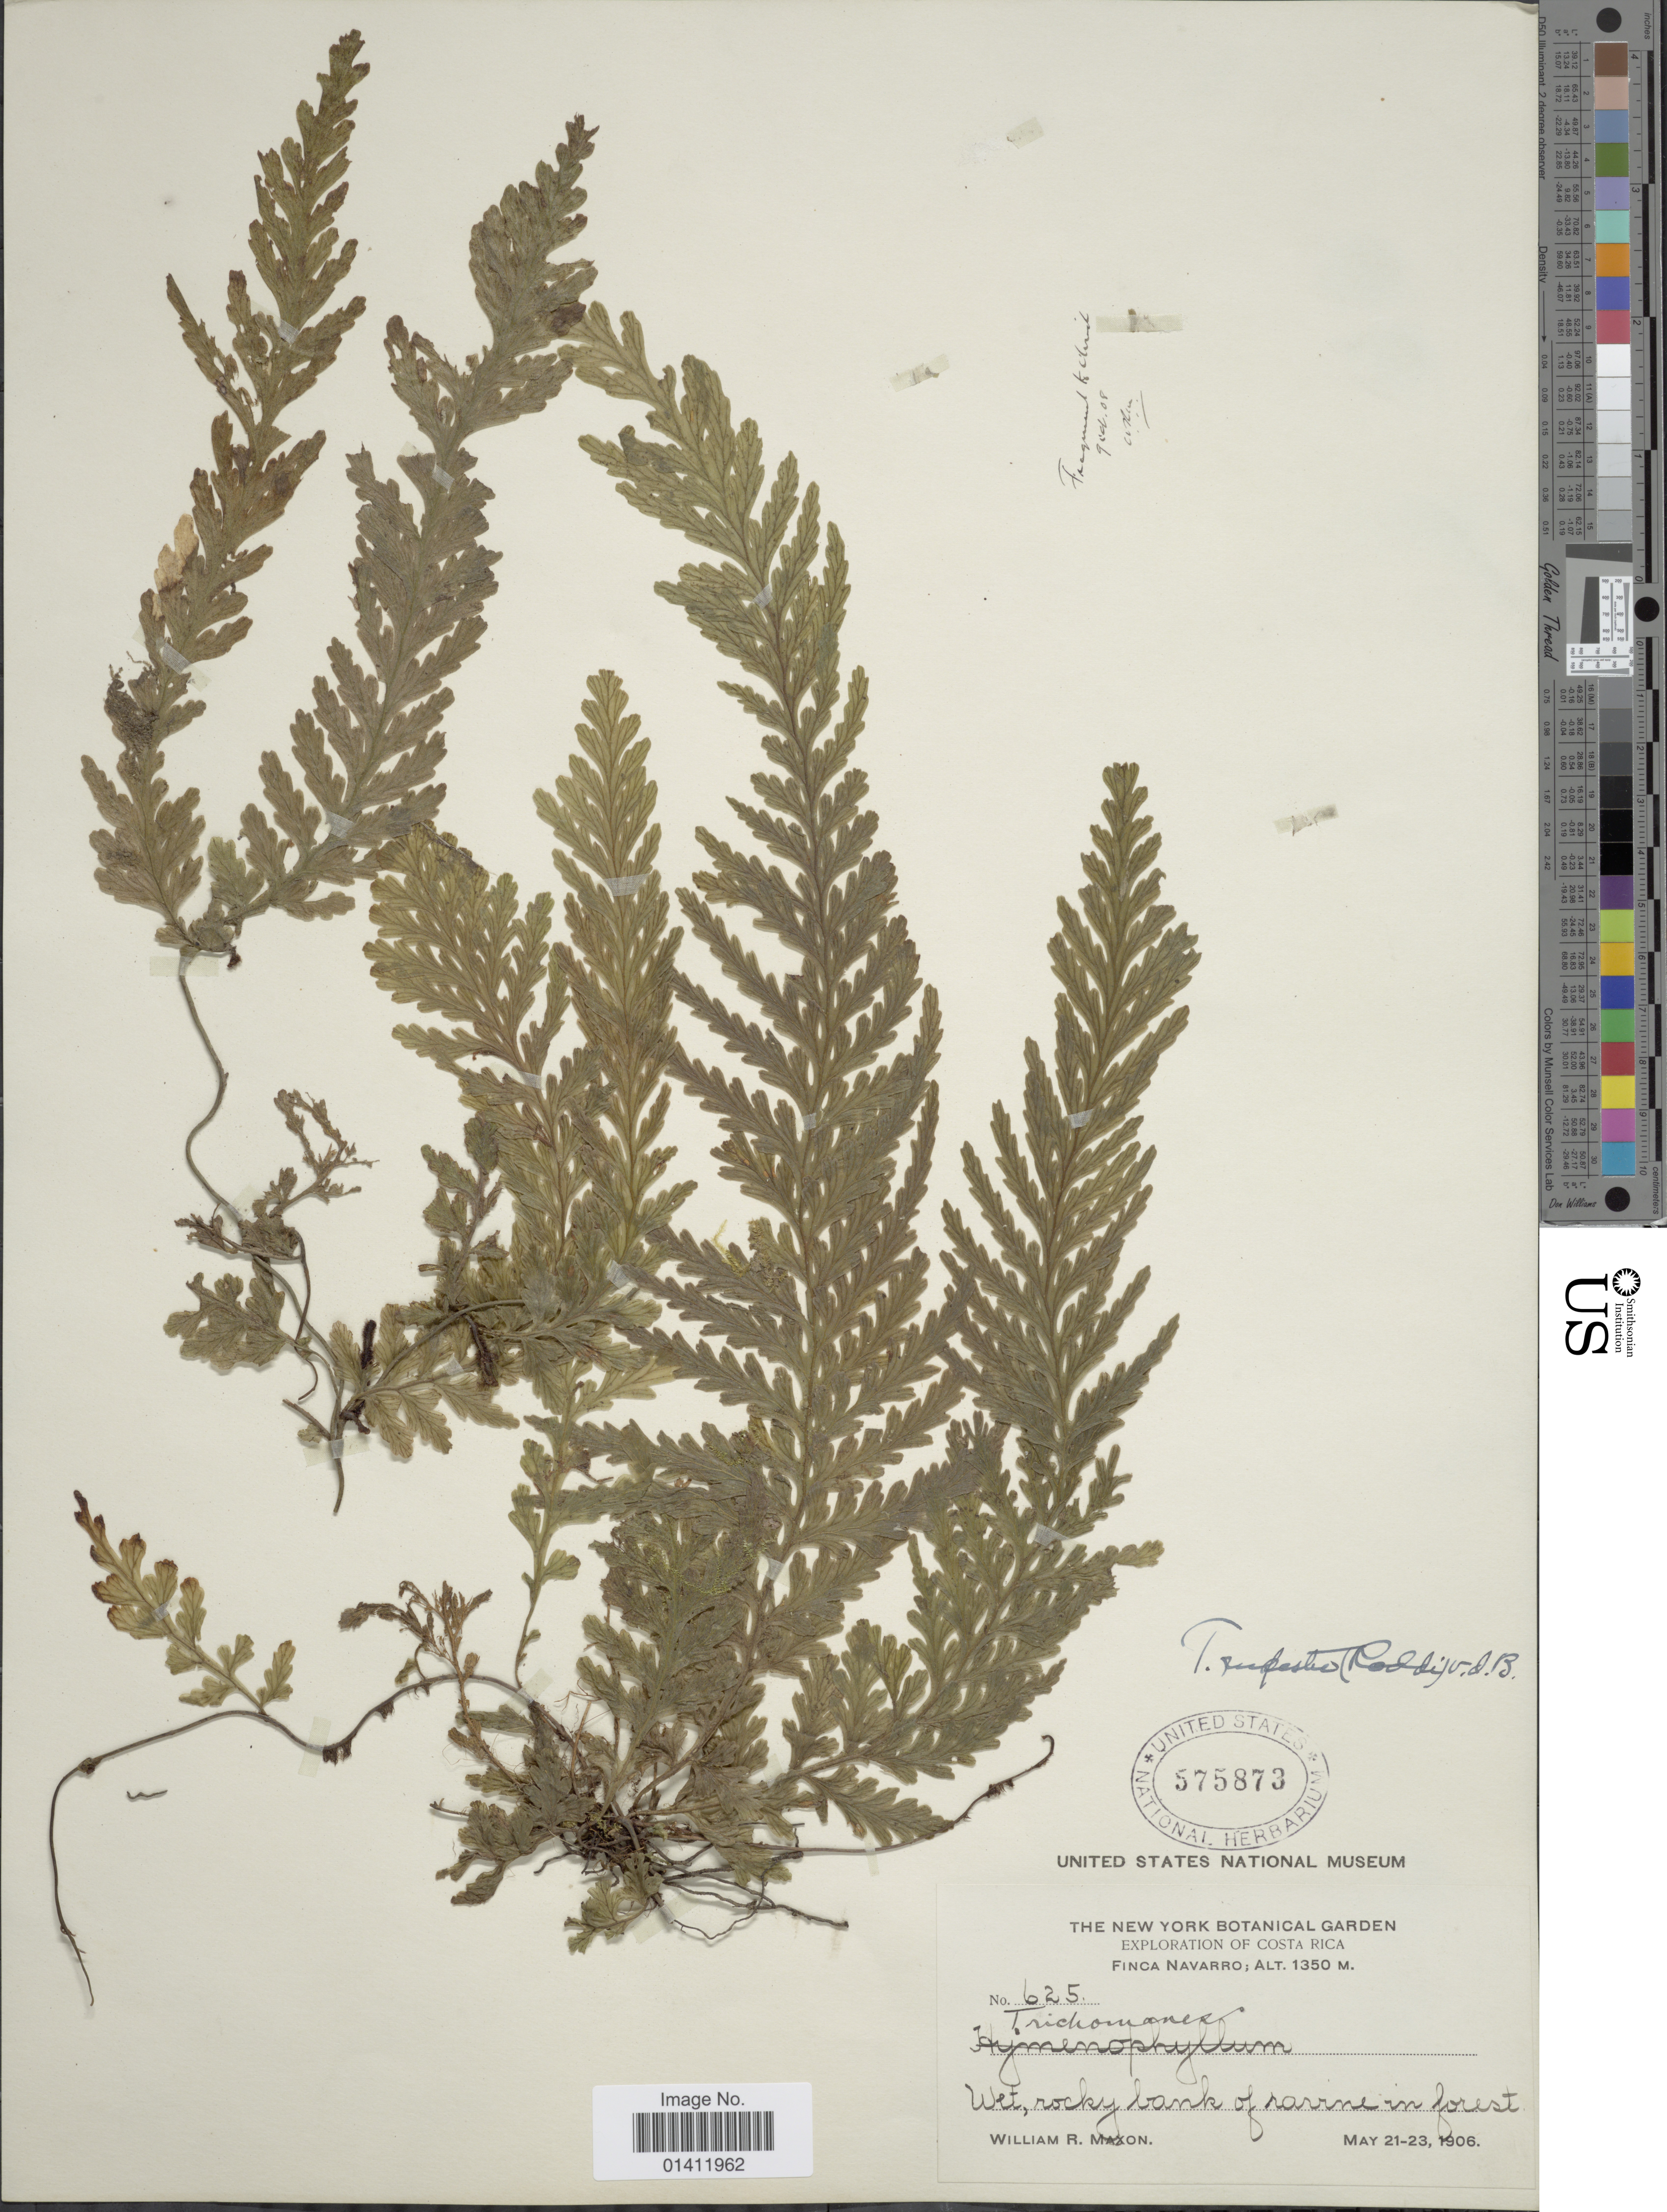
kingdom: Plantae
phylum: Tracheophyta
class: Polypodiopsida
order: Hymenophyllales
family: Hymenophyllaceae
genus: Vandenboschia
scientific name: Vandenboschia rupestris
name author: (Raddi) Ebihara & K. Iwats.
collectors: W. R. Maxon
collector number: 625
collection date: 1906-05-21/1906-05-23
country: Costa Rica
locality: Finca Navarro.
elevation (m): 1350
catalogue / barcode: US 575873